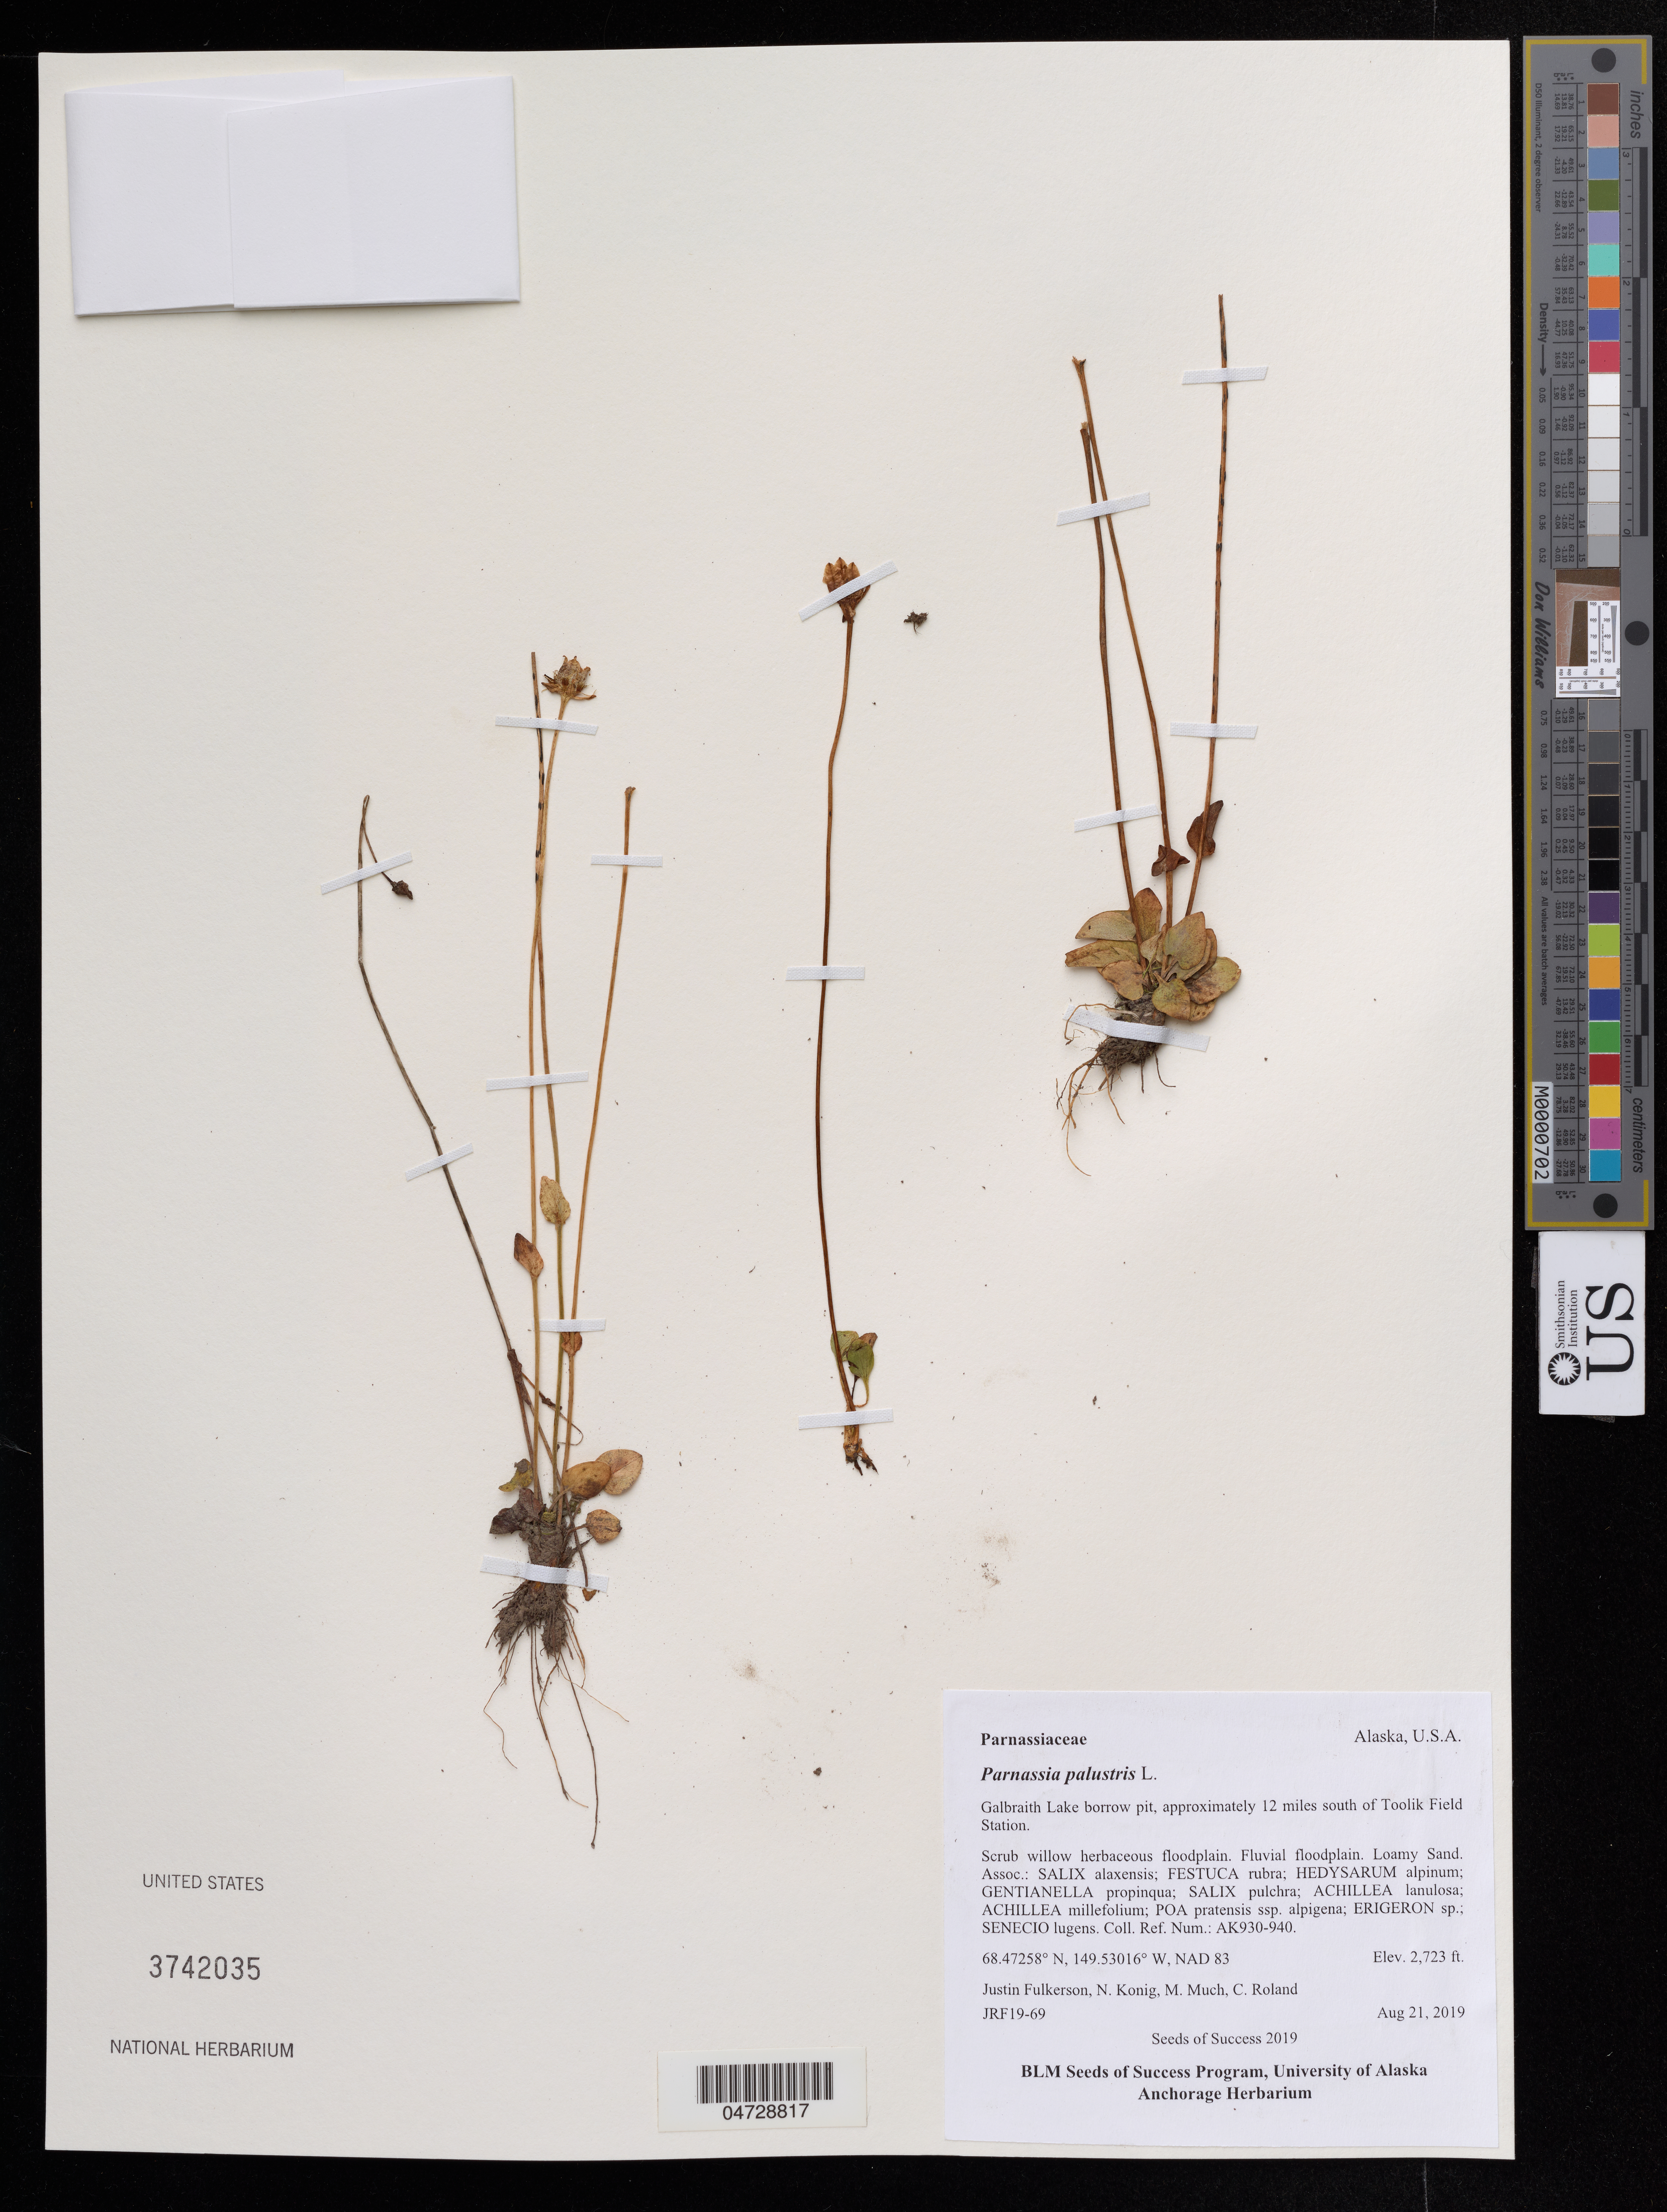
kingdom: Plantae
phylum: Tracheophyta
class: Magnoliopsida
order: Celastrales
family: Parnassiaceae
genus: Parnassia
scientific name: Parnassia palustris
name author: L.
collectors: J. Fulkerson, N. Konig & C. Roland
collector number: JRF19-69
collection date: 2019-08-21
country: United States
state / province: Alaska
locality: Galbraith Lake borrow pit, approximately 12 miles south of Toolik Field Station.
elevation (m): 830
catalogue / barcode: US 3742035